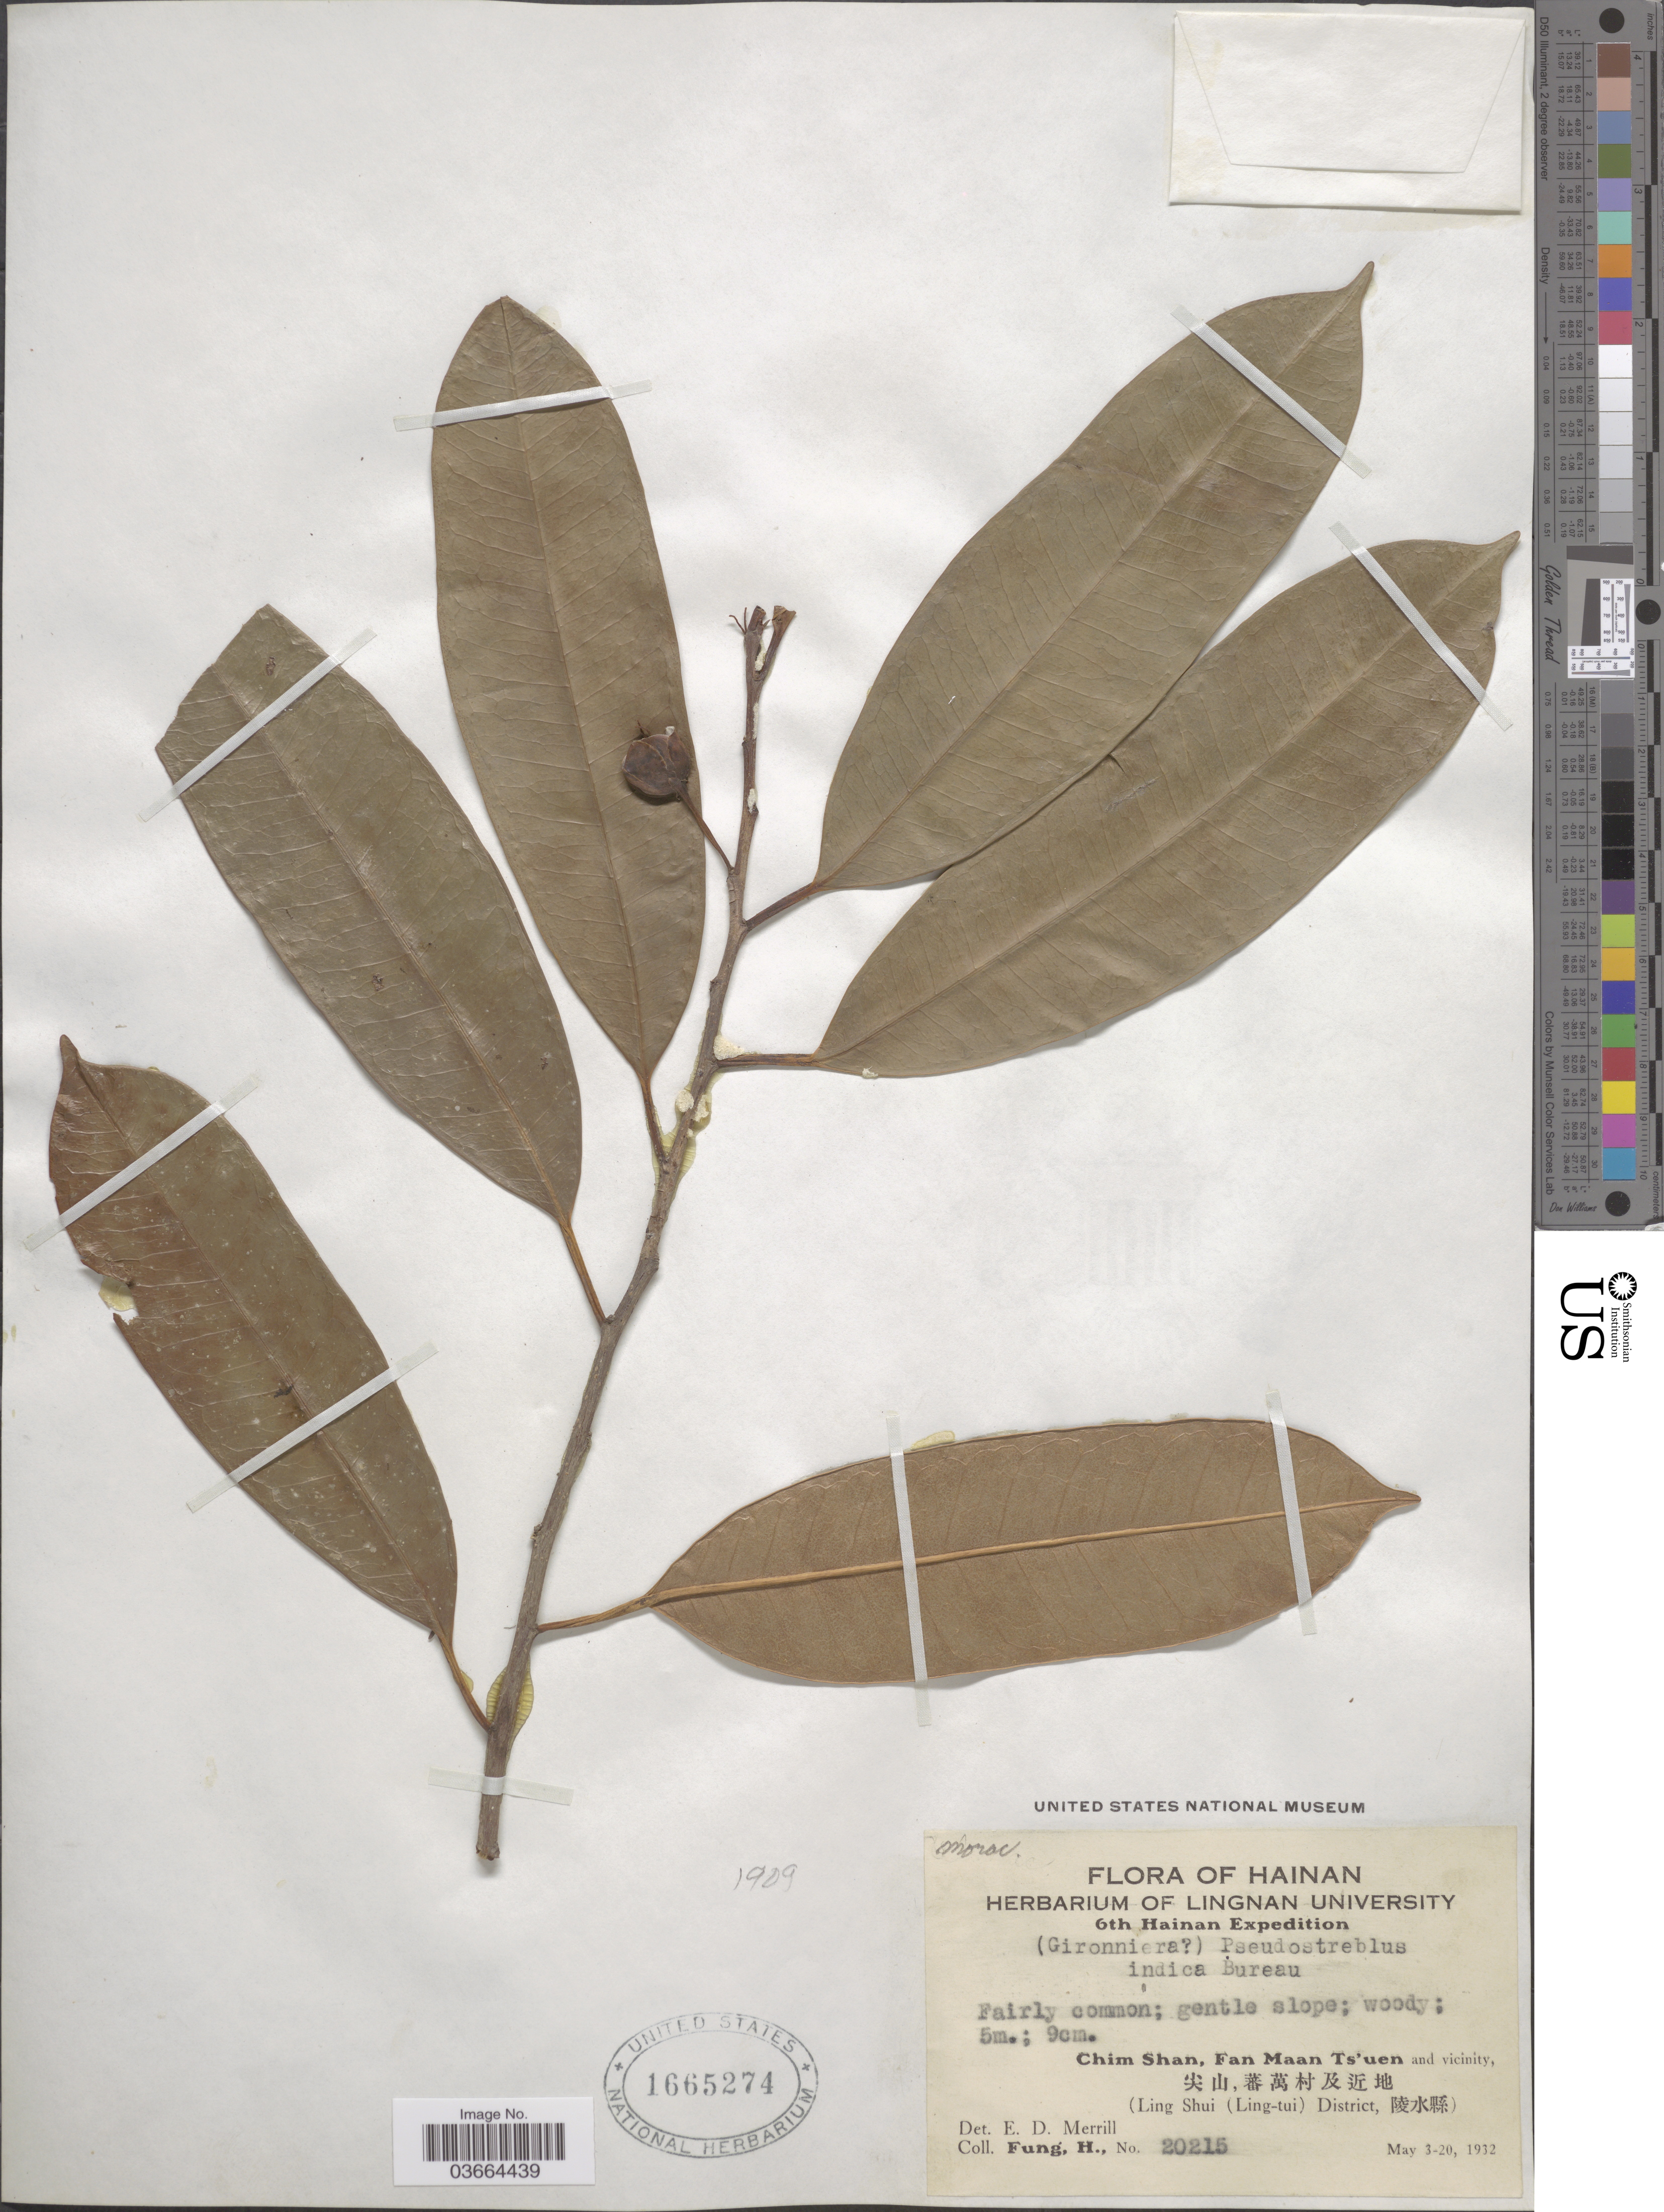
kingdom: Plantae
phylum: Tracheophyta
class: Magnoliopsida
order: Rosales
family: Moraceae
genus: Pseudostreblus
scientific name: Pseudostreblus indicus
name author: Bureau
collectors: H. Fung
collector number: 20215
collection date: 1932-05-03/1932-05-20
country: China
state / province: Hainan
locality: Chim Shan, Fan Maan Ts'uen and vicinity, X. (Ling Shui (Ling-tui) District, X).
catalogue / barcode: US 1665274